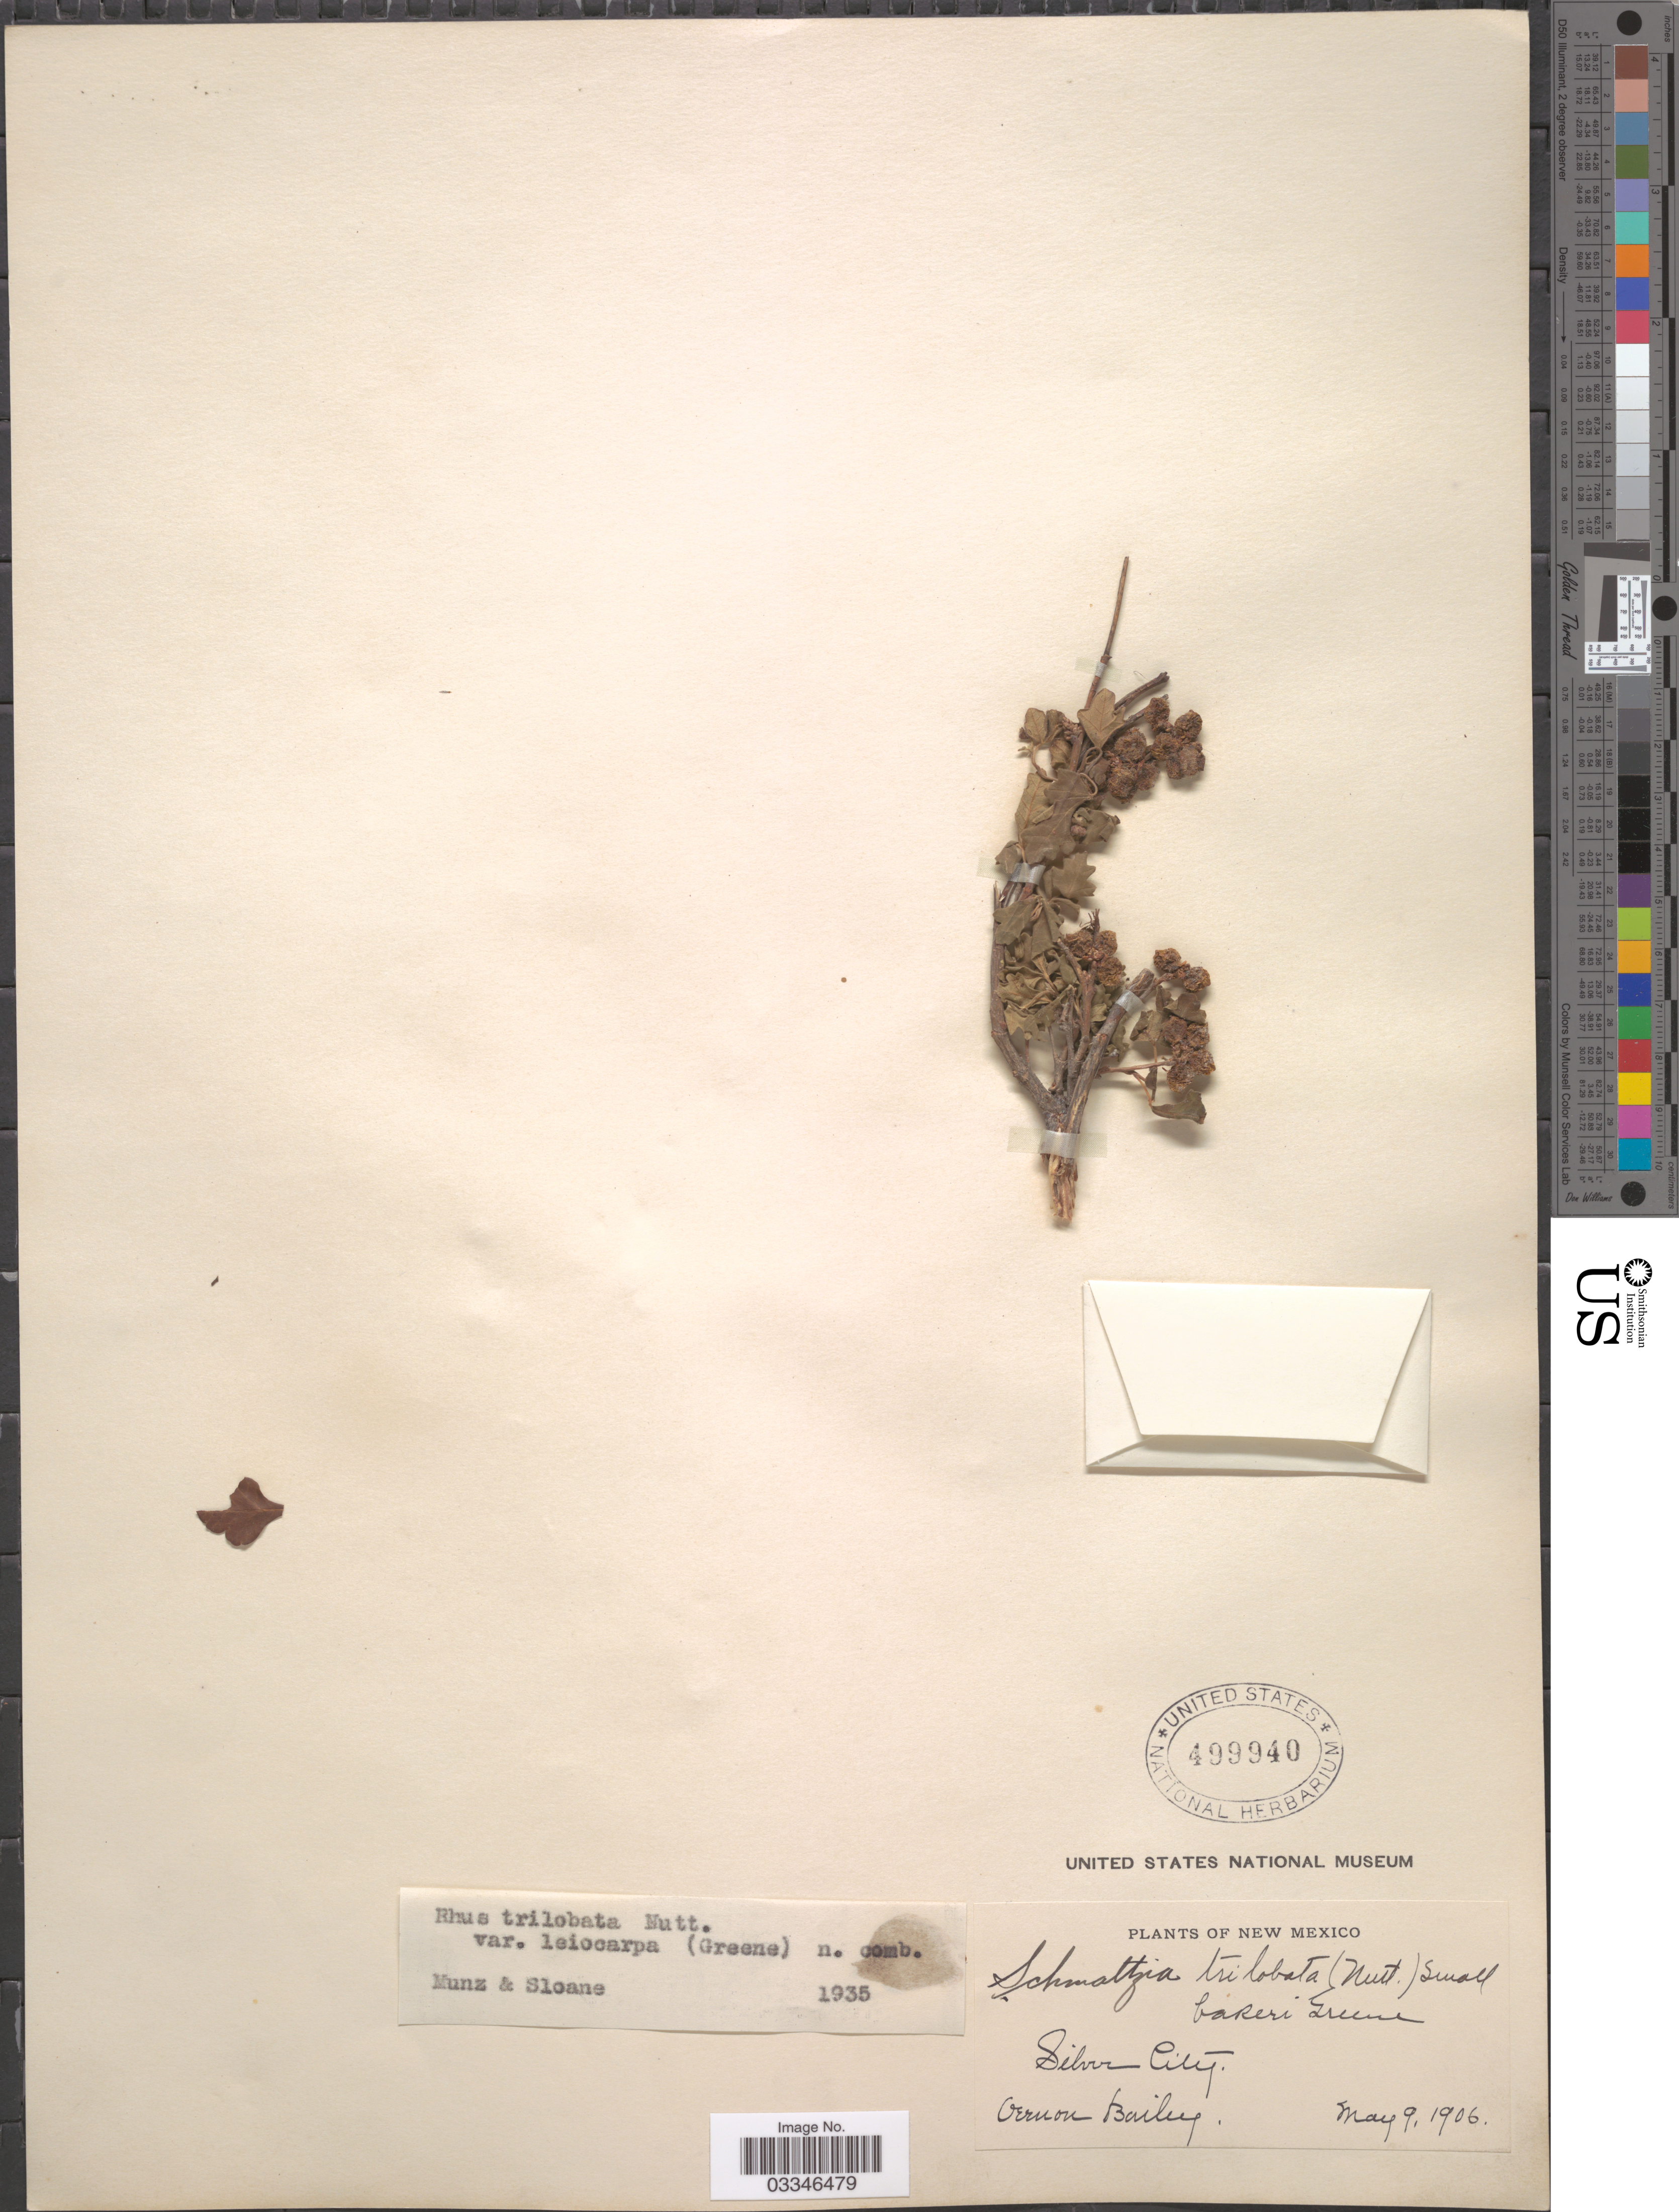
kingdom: Plantae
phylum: Tracheophyta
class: Magnoliopsida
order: Sapindales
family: Anacardiaceae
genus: Rhus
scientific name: Rhus trilobata var. leiocarpa (Greene) Munz & Sloane ined.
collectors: V. O. Bailey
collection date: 1906-05-09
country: United States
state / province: New Mexico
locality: Silver City.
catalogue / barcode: US 499940